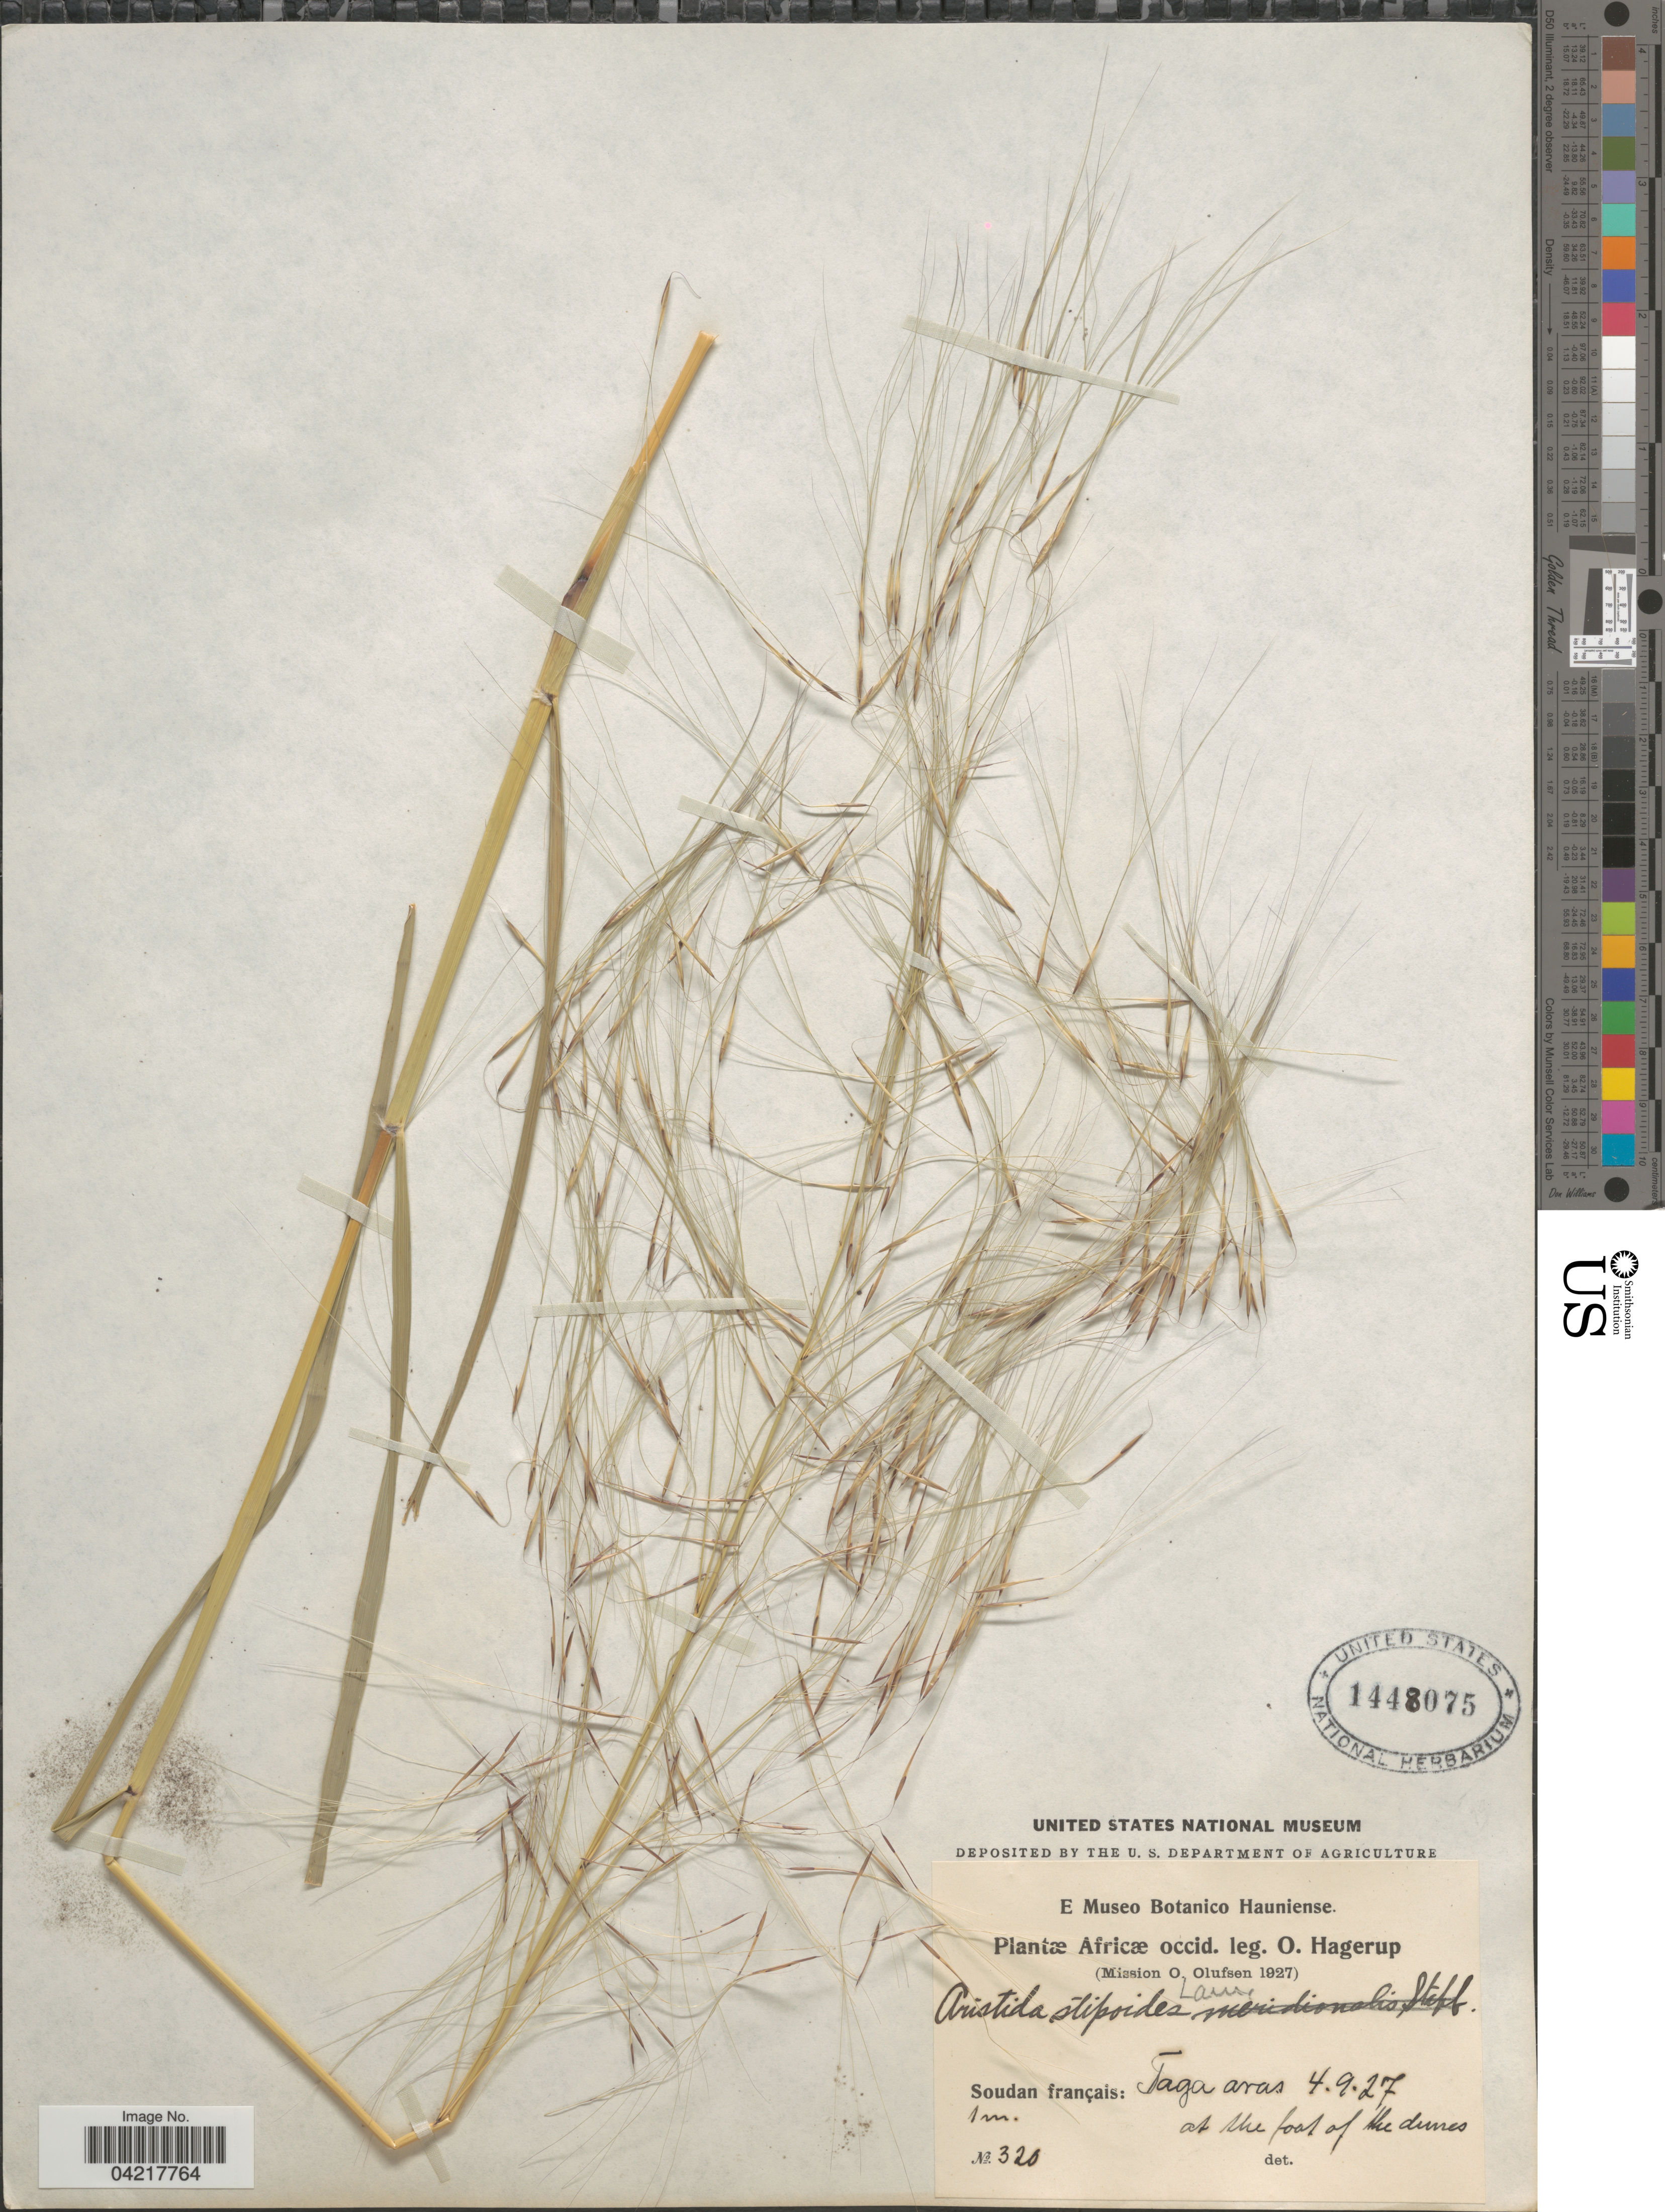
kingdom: Plantae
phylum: Tracheophyta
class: Liliopsida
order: Poales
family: Poaceae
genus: Aristida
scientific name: Aristida stipoides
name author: R. Br.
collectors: O. Hagerup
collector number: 320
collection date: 1927-09-04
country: Sudan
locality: Africæ occid. (Mission O. Olufsen 1927). Soudan français: Taga aras at the foot of the dunes.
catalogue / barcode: US 1448075